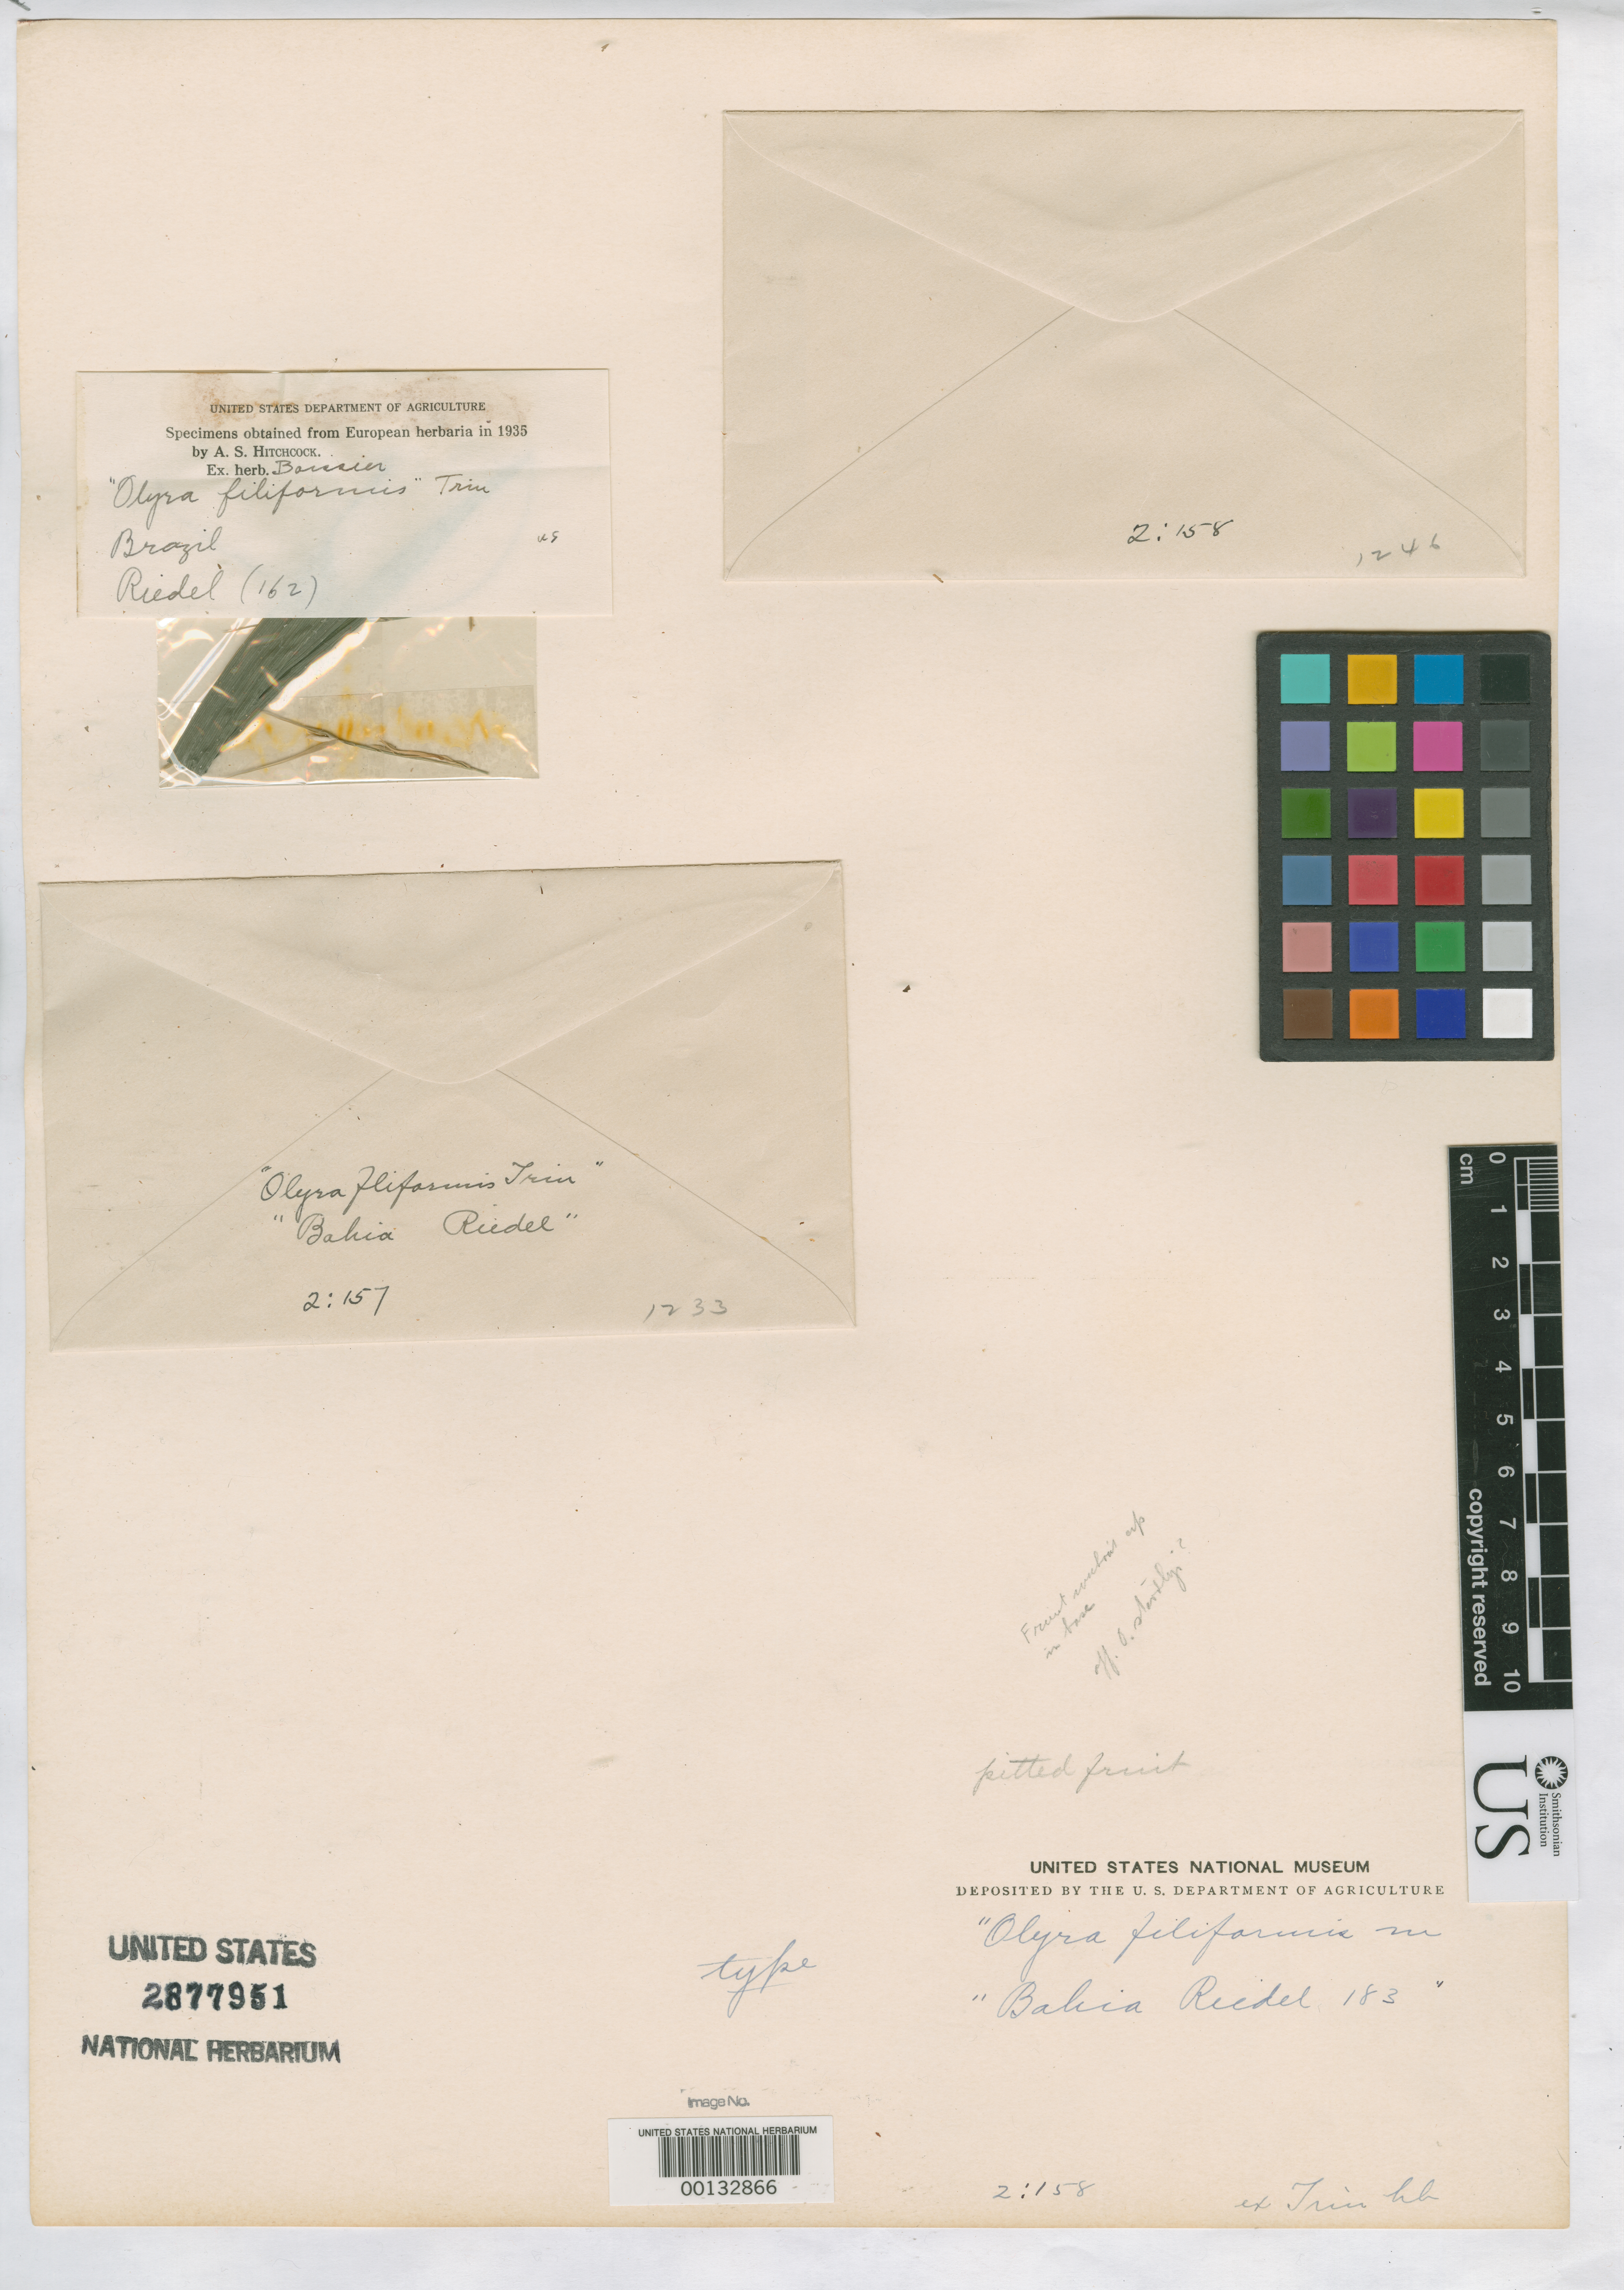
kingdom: Plantae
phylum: Tracheophyta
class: Liliopsida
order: Poales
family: Poaceae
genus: Olyra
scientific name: Olyra filiformis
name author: Trin.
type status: Type Fragment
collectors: L. Riedel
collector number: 162 / 183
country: Brazil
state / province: Minas Gerais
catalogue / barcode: US 2877951